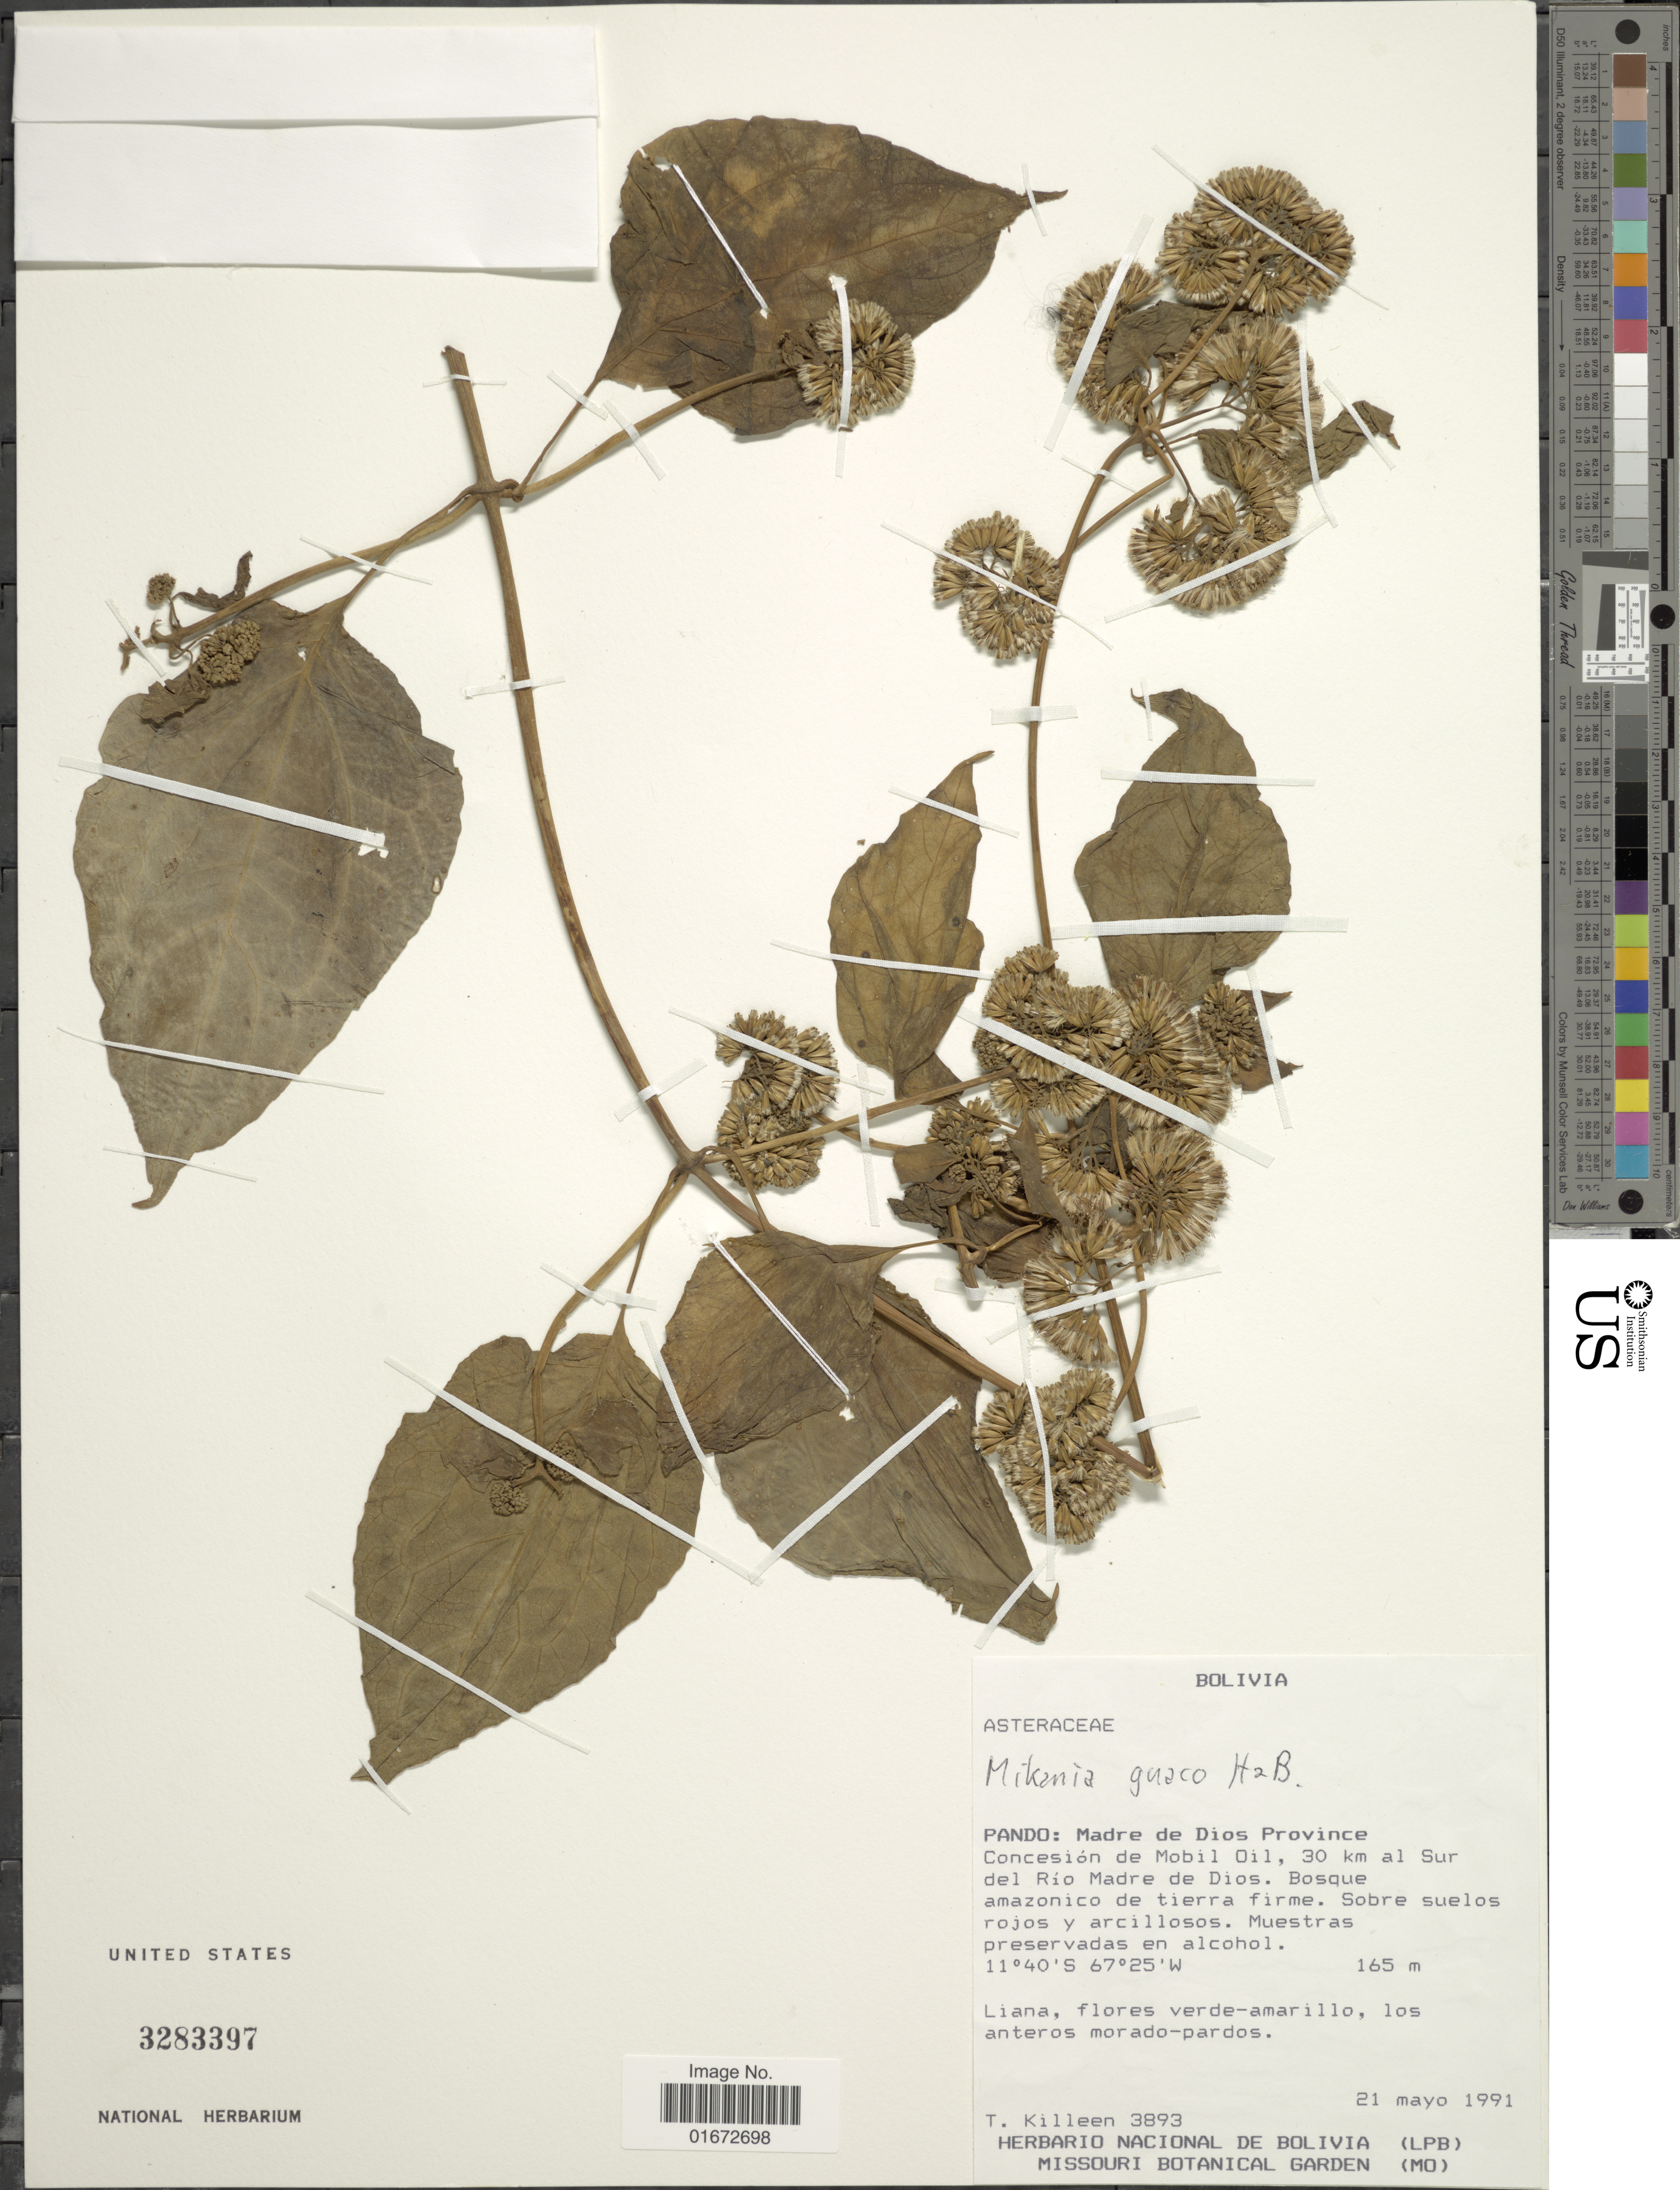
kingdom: Plantae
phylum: Tracheophyta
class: Magnoliopsida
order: Asterales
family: Asteraceae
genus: Mikania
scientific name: Mikania guaco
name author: Humb. & Bonpl.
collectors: T. J. Killeen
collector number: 3893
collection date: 1991-05-21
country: Bolivia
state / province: Pando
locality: Pando: Madre de Dios Province. Concesión de Mobil Oil, 30 km al Sur del Rio Madre de Dios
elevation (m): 165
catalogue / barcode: US 3283397